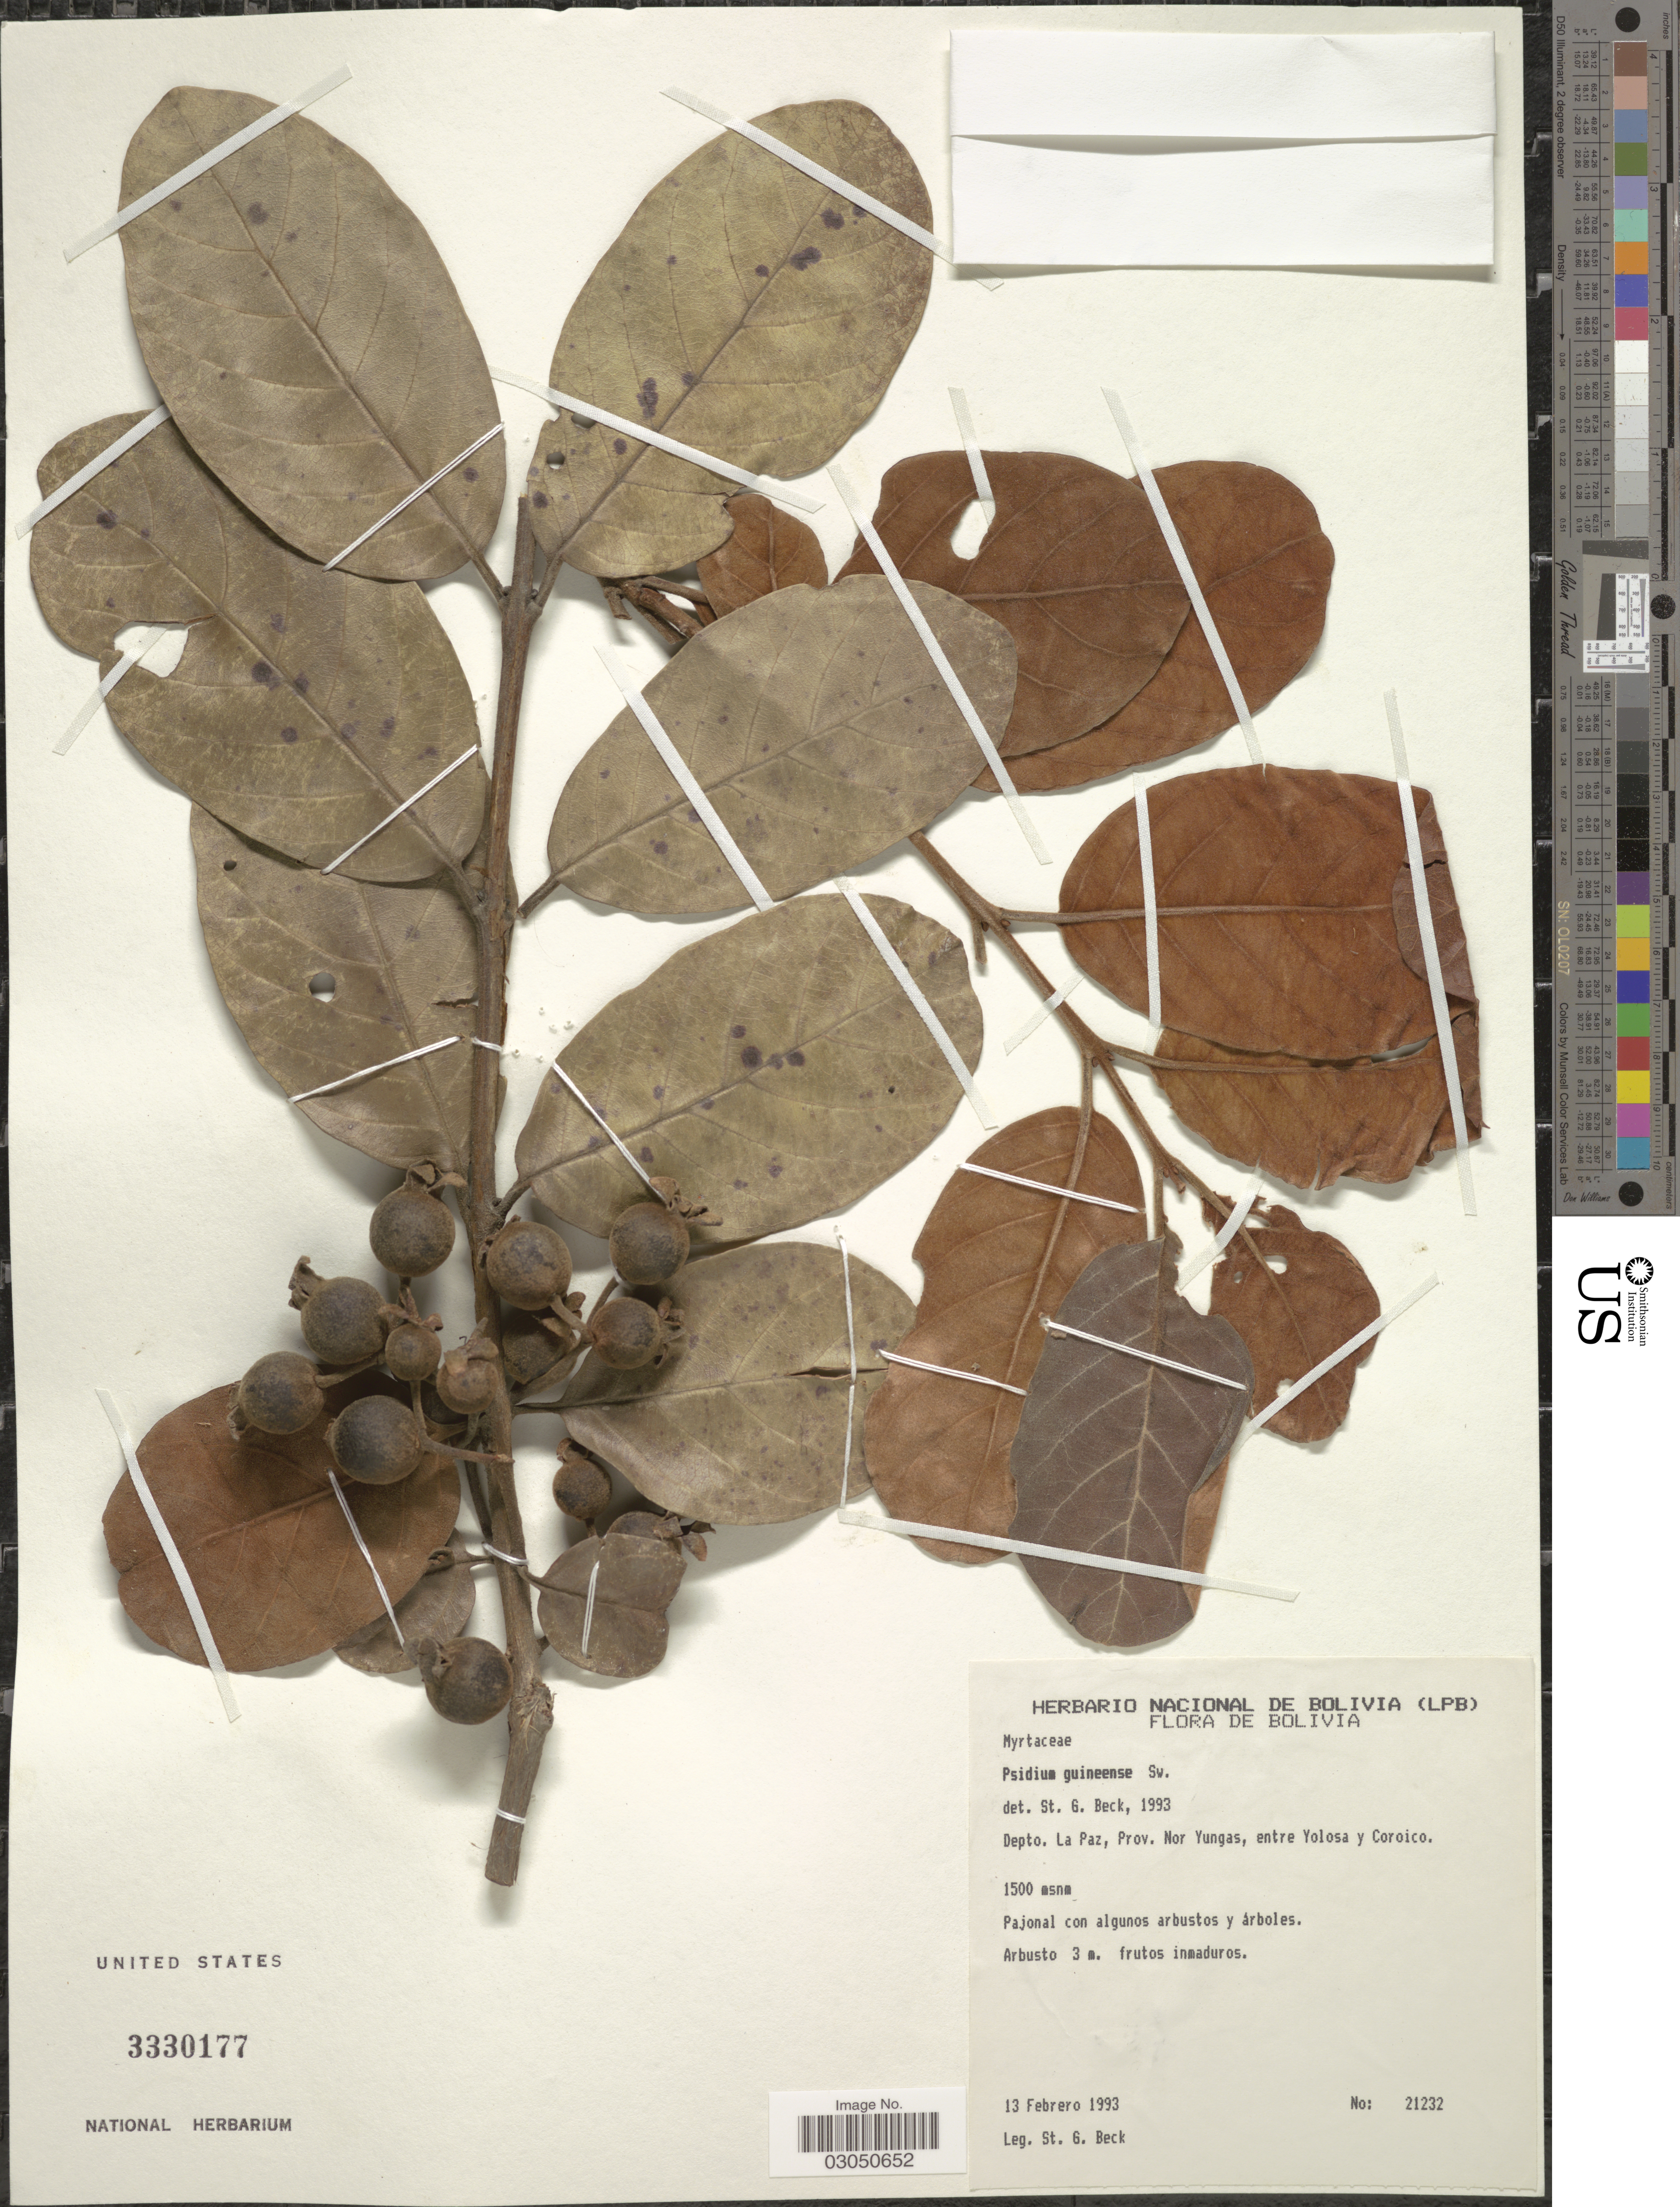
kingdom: Plantae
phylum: Tracheophyta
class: Magnoliopsida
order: Myrtales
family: Myrtaceae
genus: Psidium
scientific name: Psidium guineense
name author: Sw.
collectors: S. G. Beck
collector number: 21232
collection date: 1993-02-13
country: Bolivia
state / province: La Paz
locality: Depto. La Paz, Prov. Nor Yungas, entre Yolosa y Coroico.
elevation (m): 1500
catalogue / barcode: US 3330177